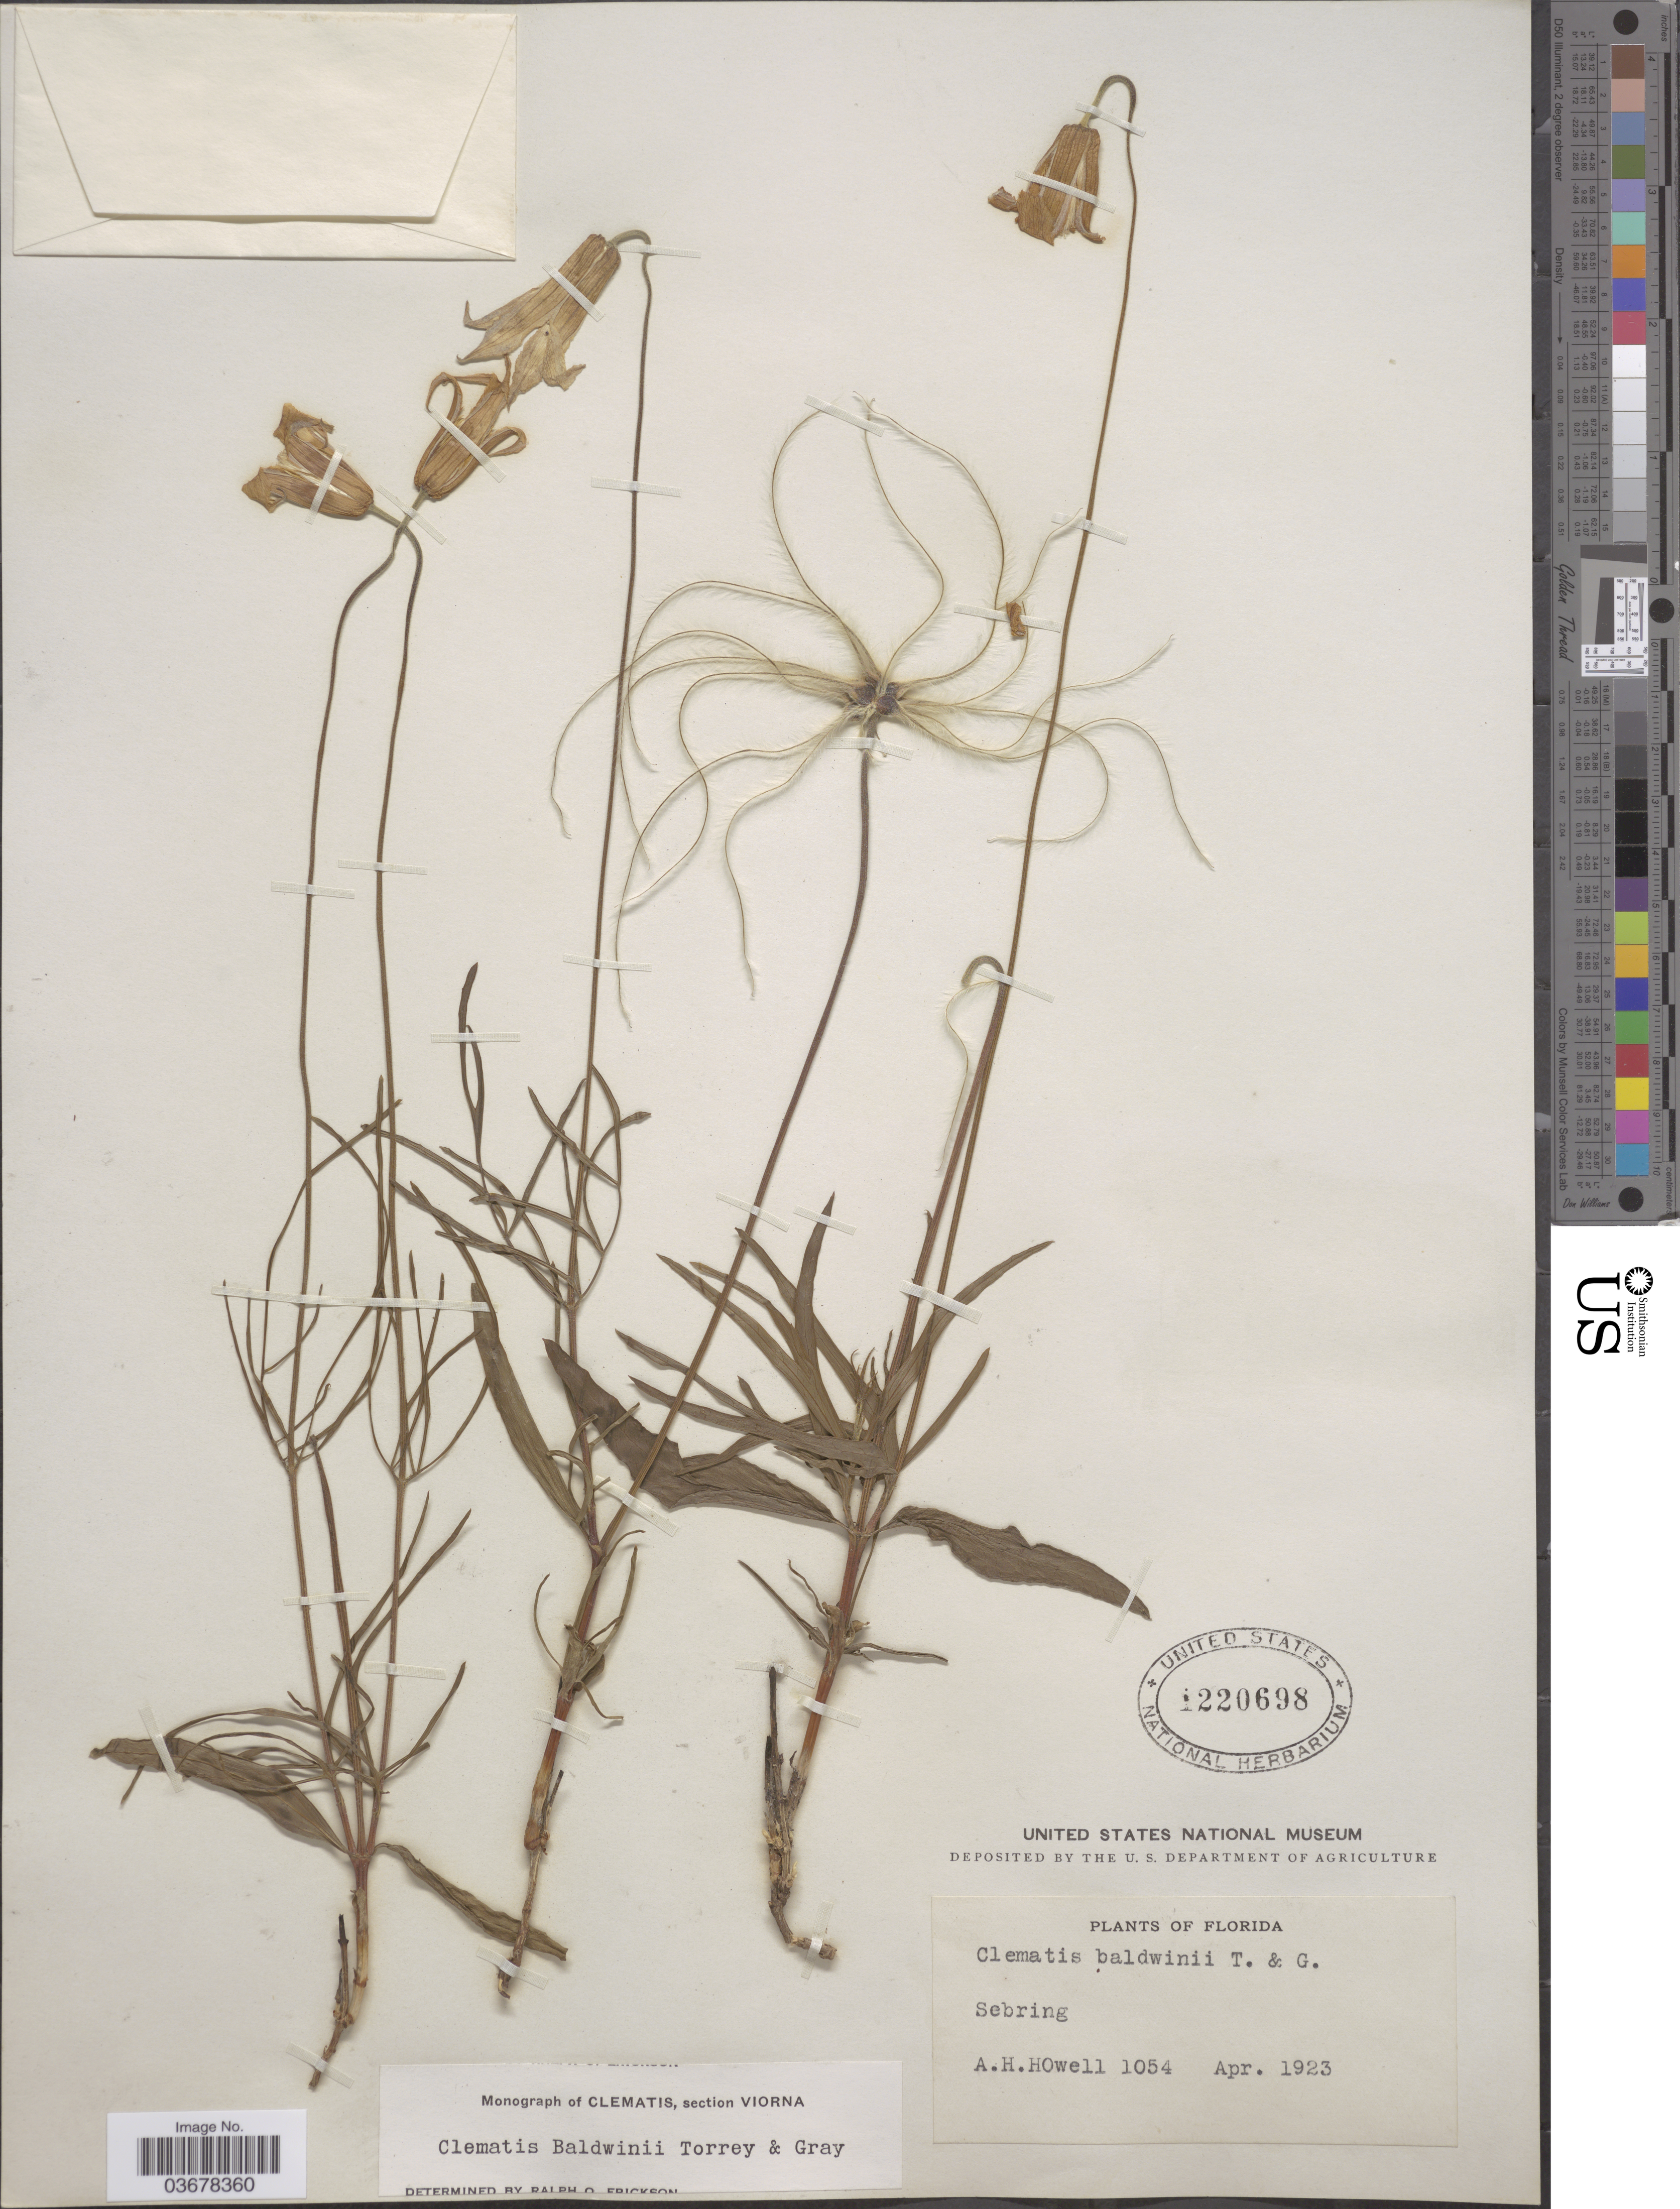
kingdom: Plantae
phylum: Tracheophyta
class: Magnoliopsida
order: Ranunculales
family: Ranunculaceae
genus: Clematis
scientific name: Clematis viorna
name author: L.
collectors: A. Howell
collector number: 1054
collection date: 1923-04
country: United States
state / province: Florida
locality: Sebring.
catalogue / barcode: US 1220698